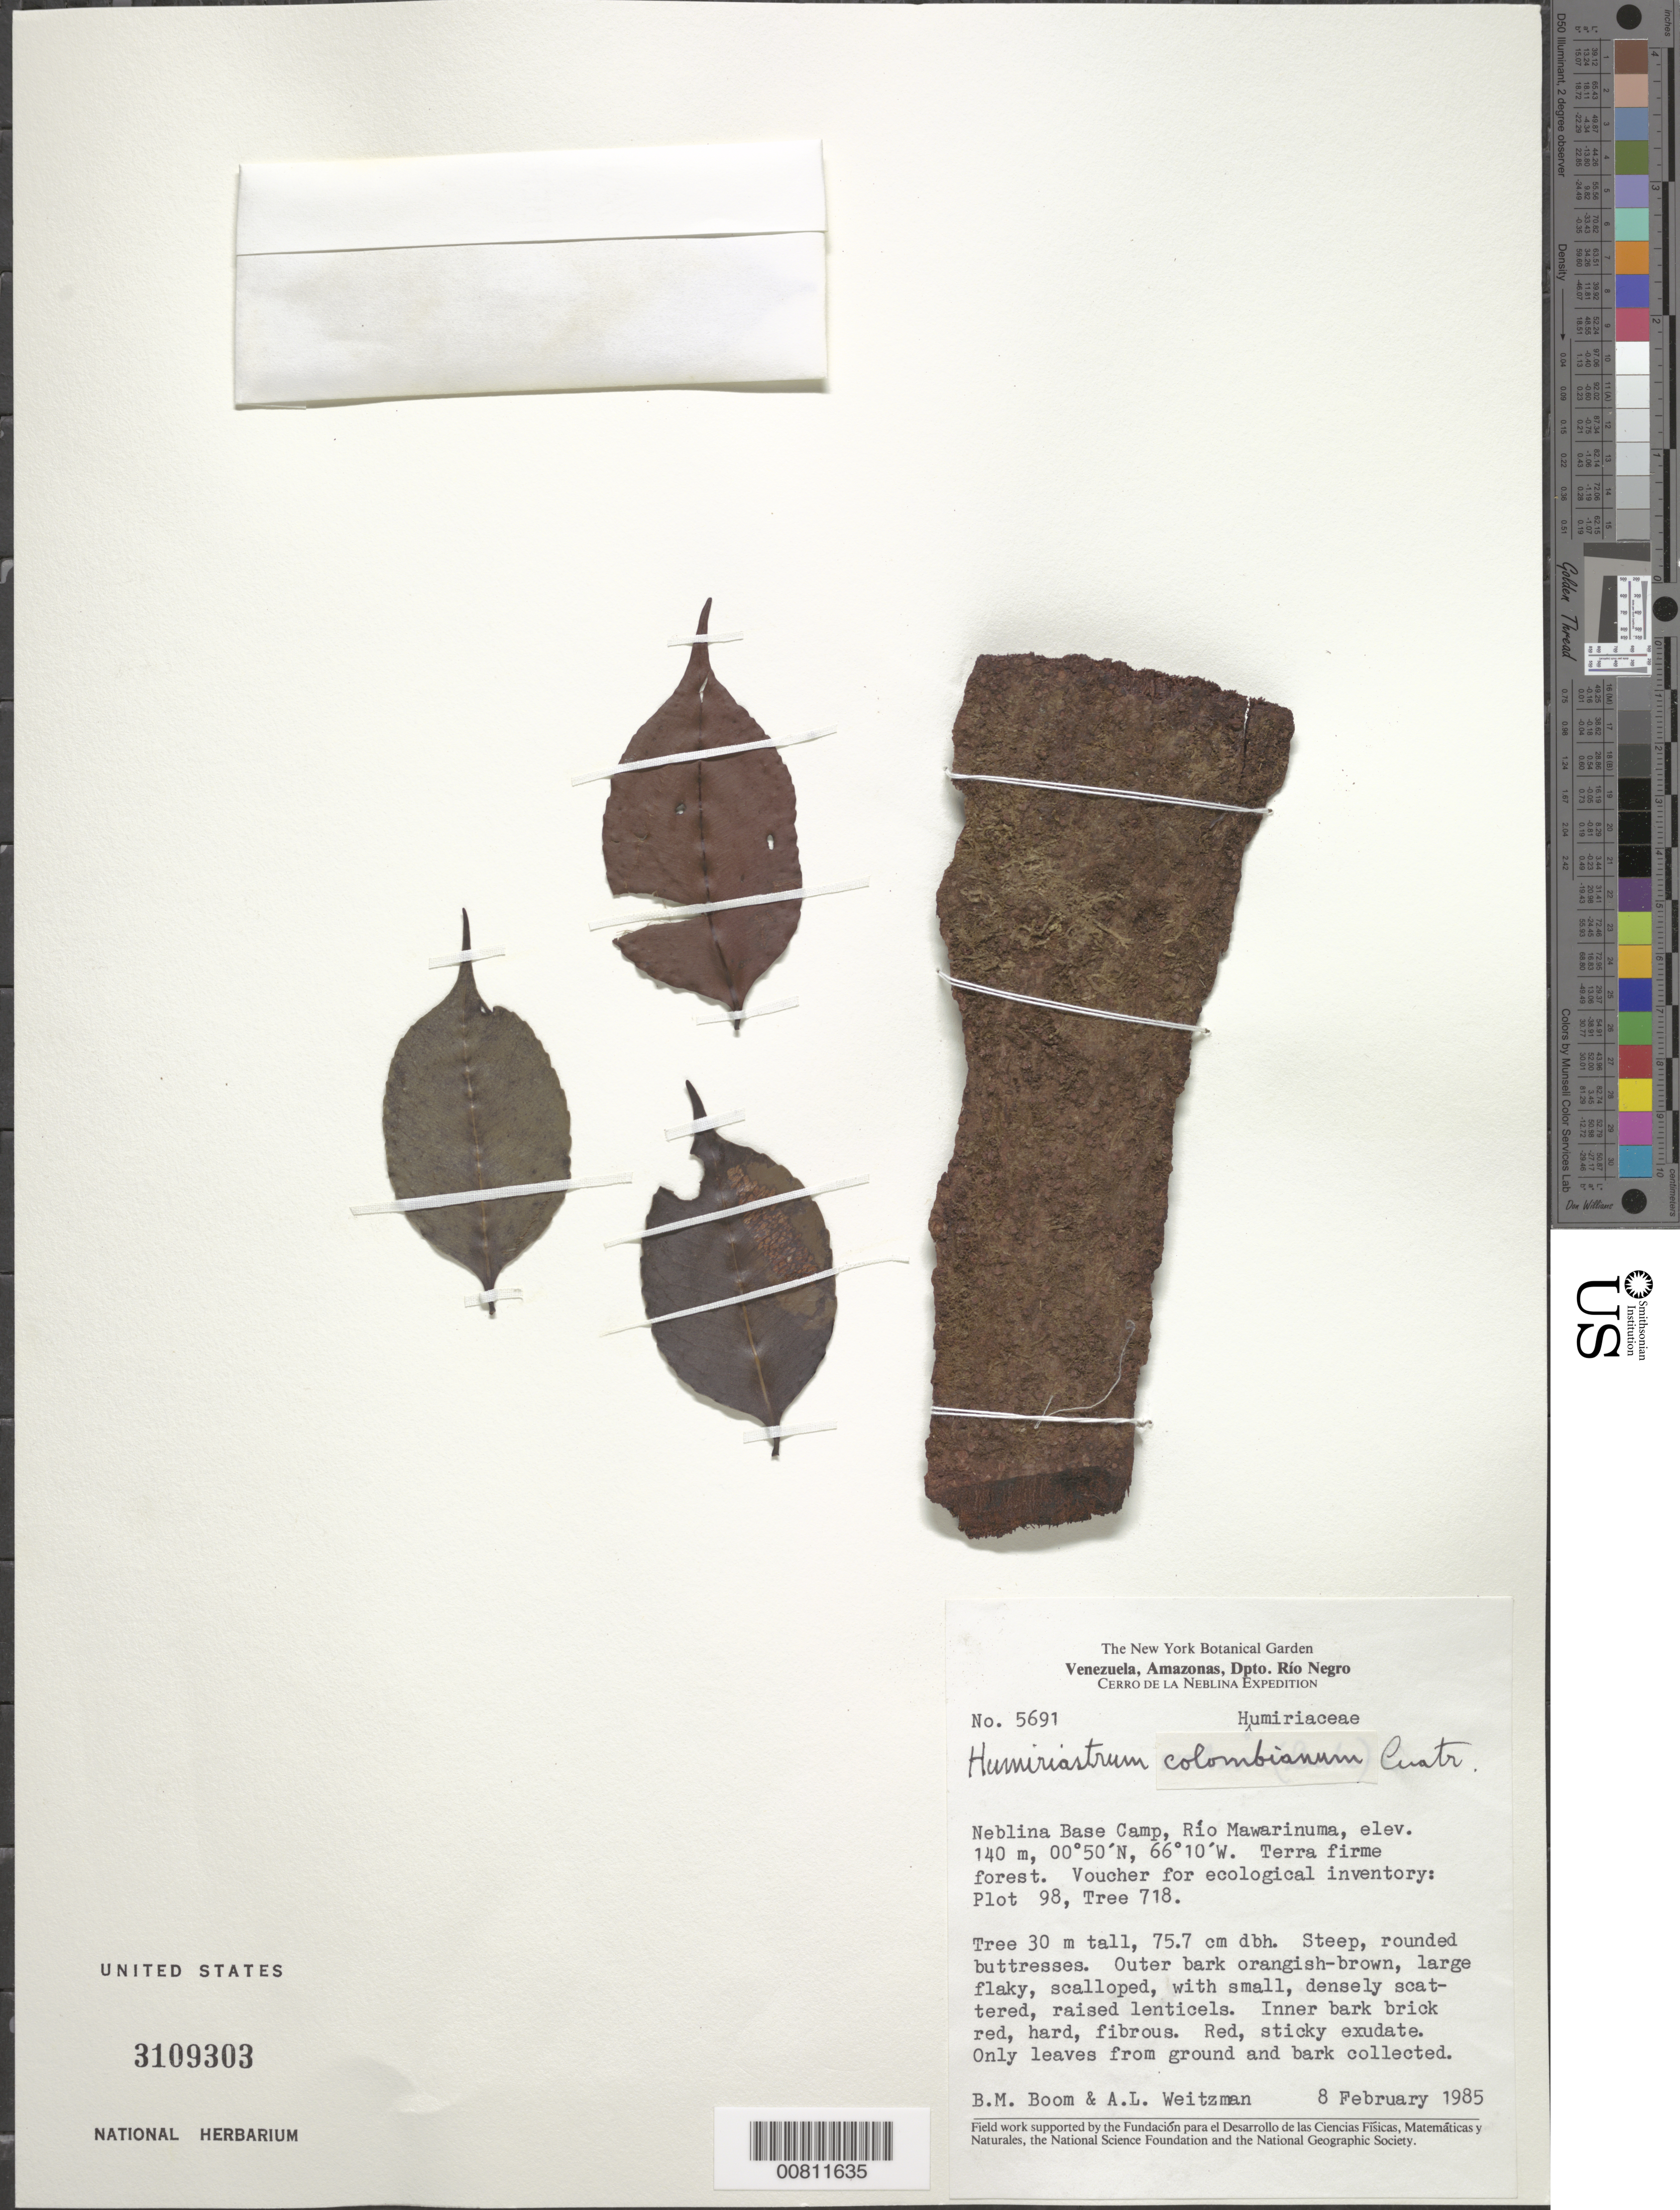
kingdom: Plantae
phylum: Tracheophyta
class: Magnoliopsida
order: Malpighiales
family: Humiriaceae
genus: Humiriastrum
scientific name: Humiriastrum colombianum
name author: (Cuatrec.) Cuatrec.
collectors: B. M. Boom & A. L. Weitzman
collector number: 5691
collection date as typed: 8-Feb-85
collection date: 1985-02-08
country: Venezuela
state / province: Amazonas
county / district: Río Negro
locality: Cerro de la Neblina Base Camp, Río Mawarinuma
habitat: Terra firme forest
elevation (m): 140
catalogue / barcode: US 3109303